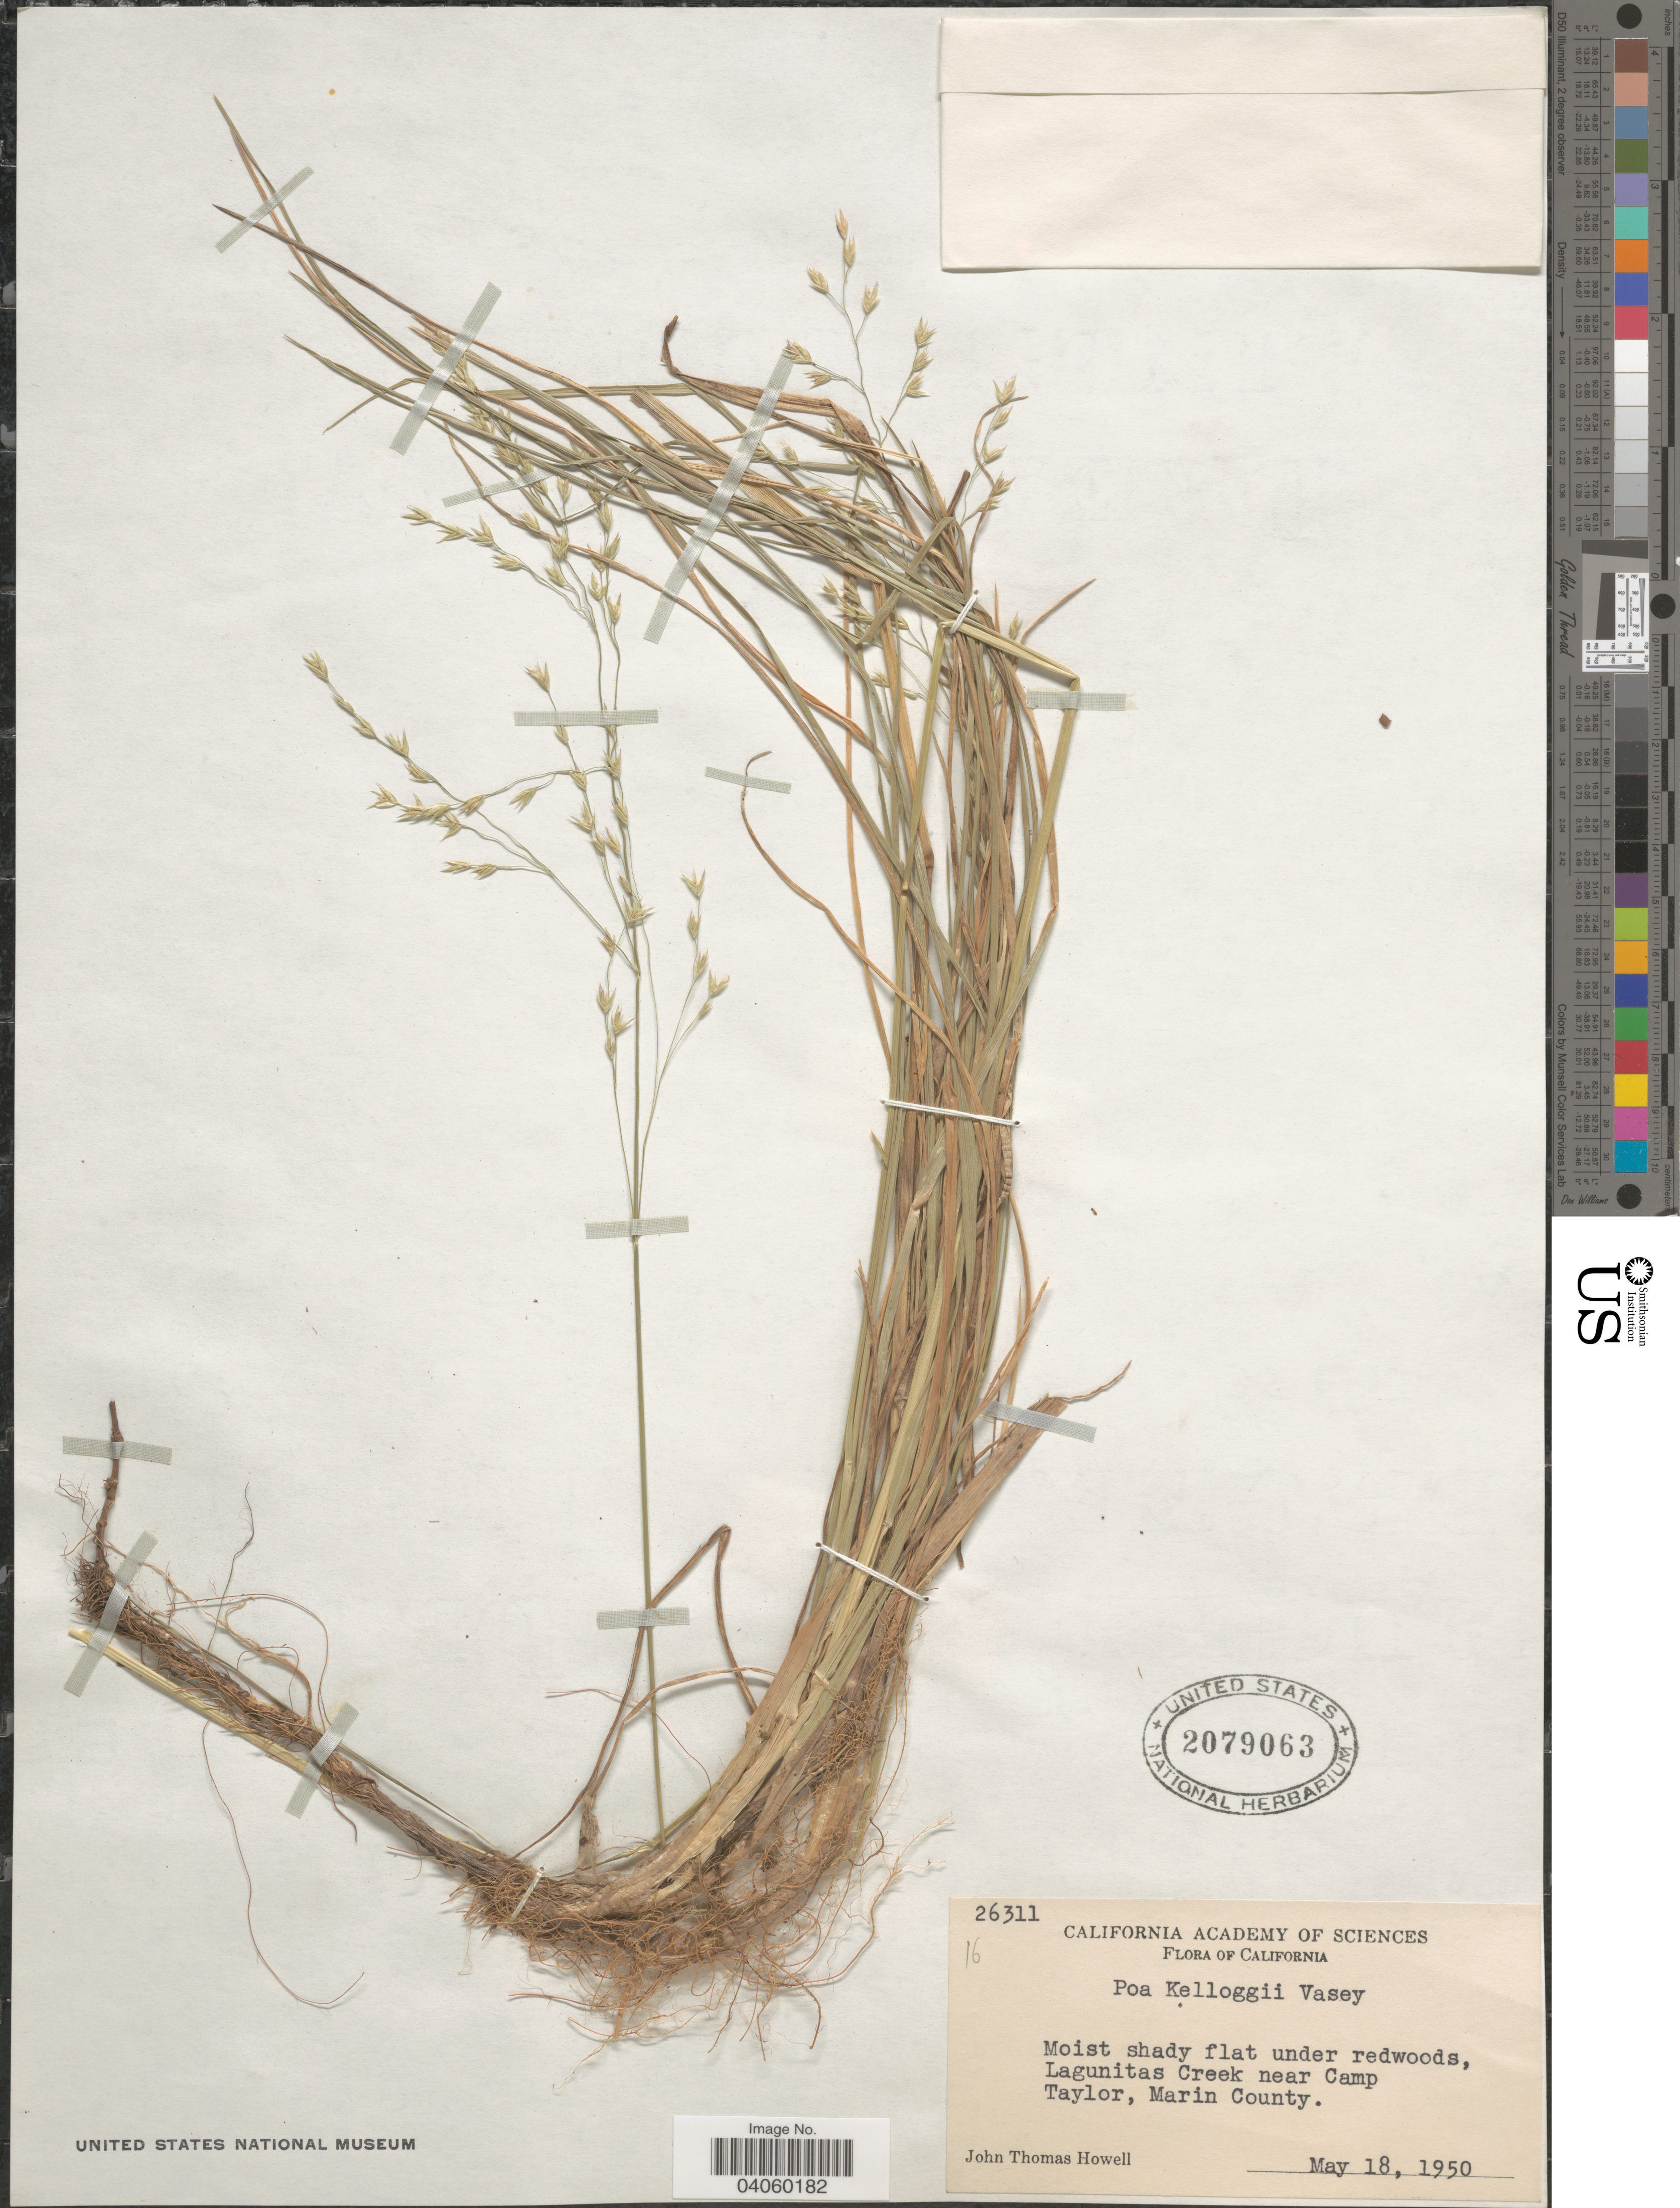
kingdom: Plantae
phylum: Tracheophyta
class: Liliopsida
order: Poales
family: Poaceae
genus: Poa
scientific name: Poa kelloggii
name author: Vasey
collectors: J. T. Howell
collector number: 26311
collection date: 1950-05-18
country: United States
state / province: California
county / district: Marin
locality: Lagunitas Creek near Camp Taylor, Marin County.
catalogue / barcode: US 2079063